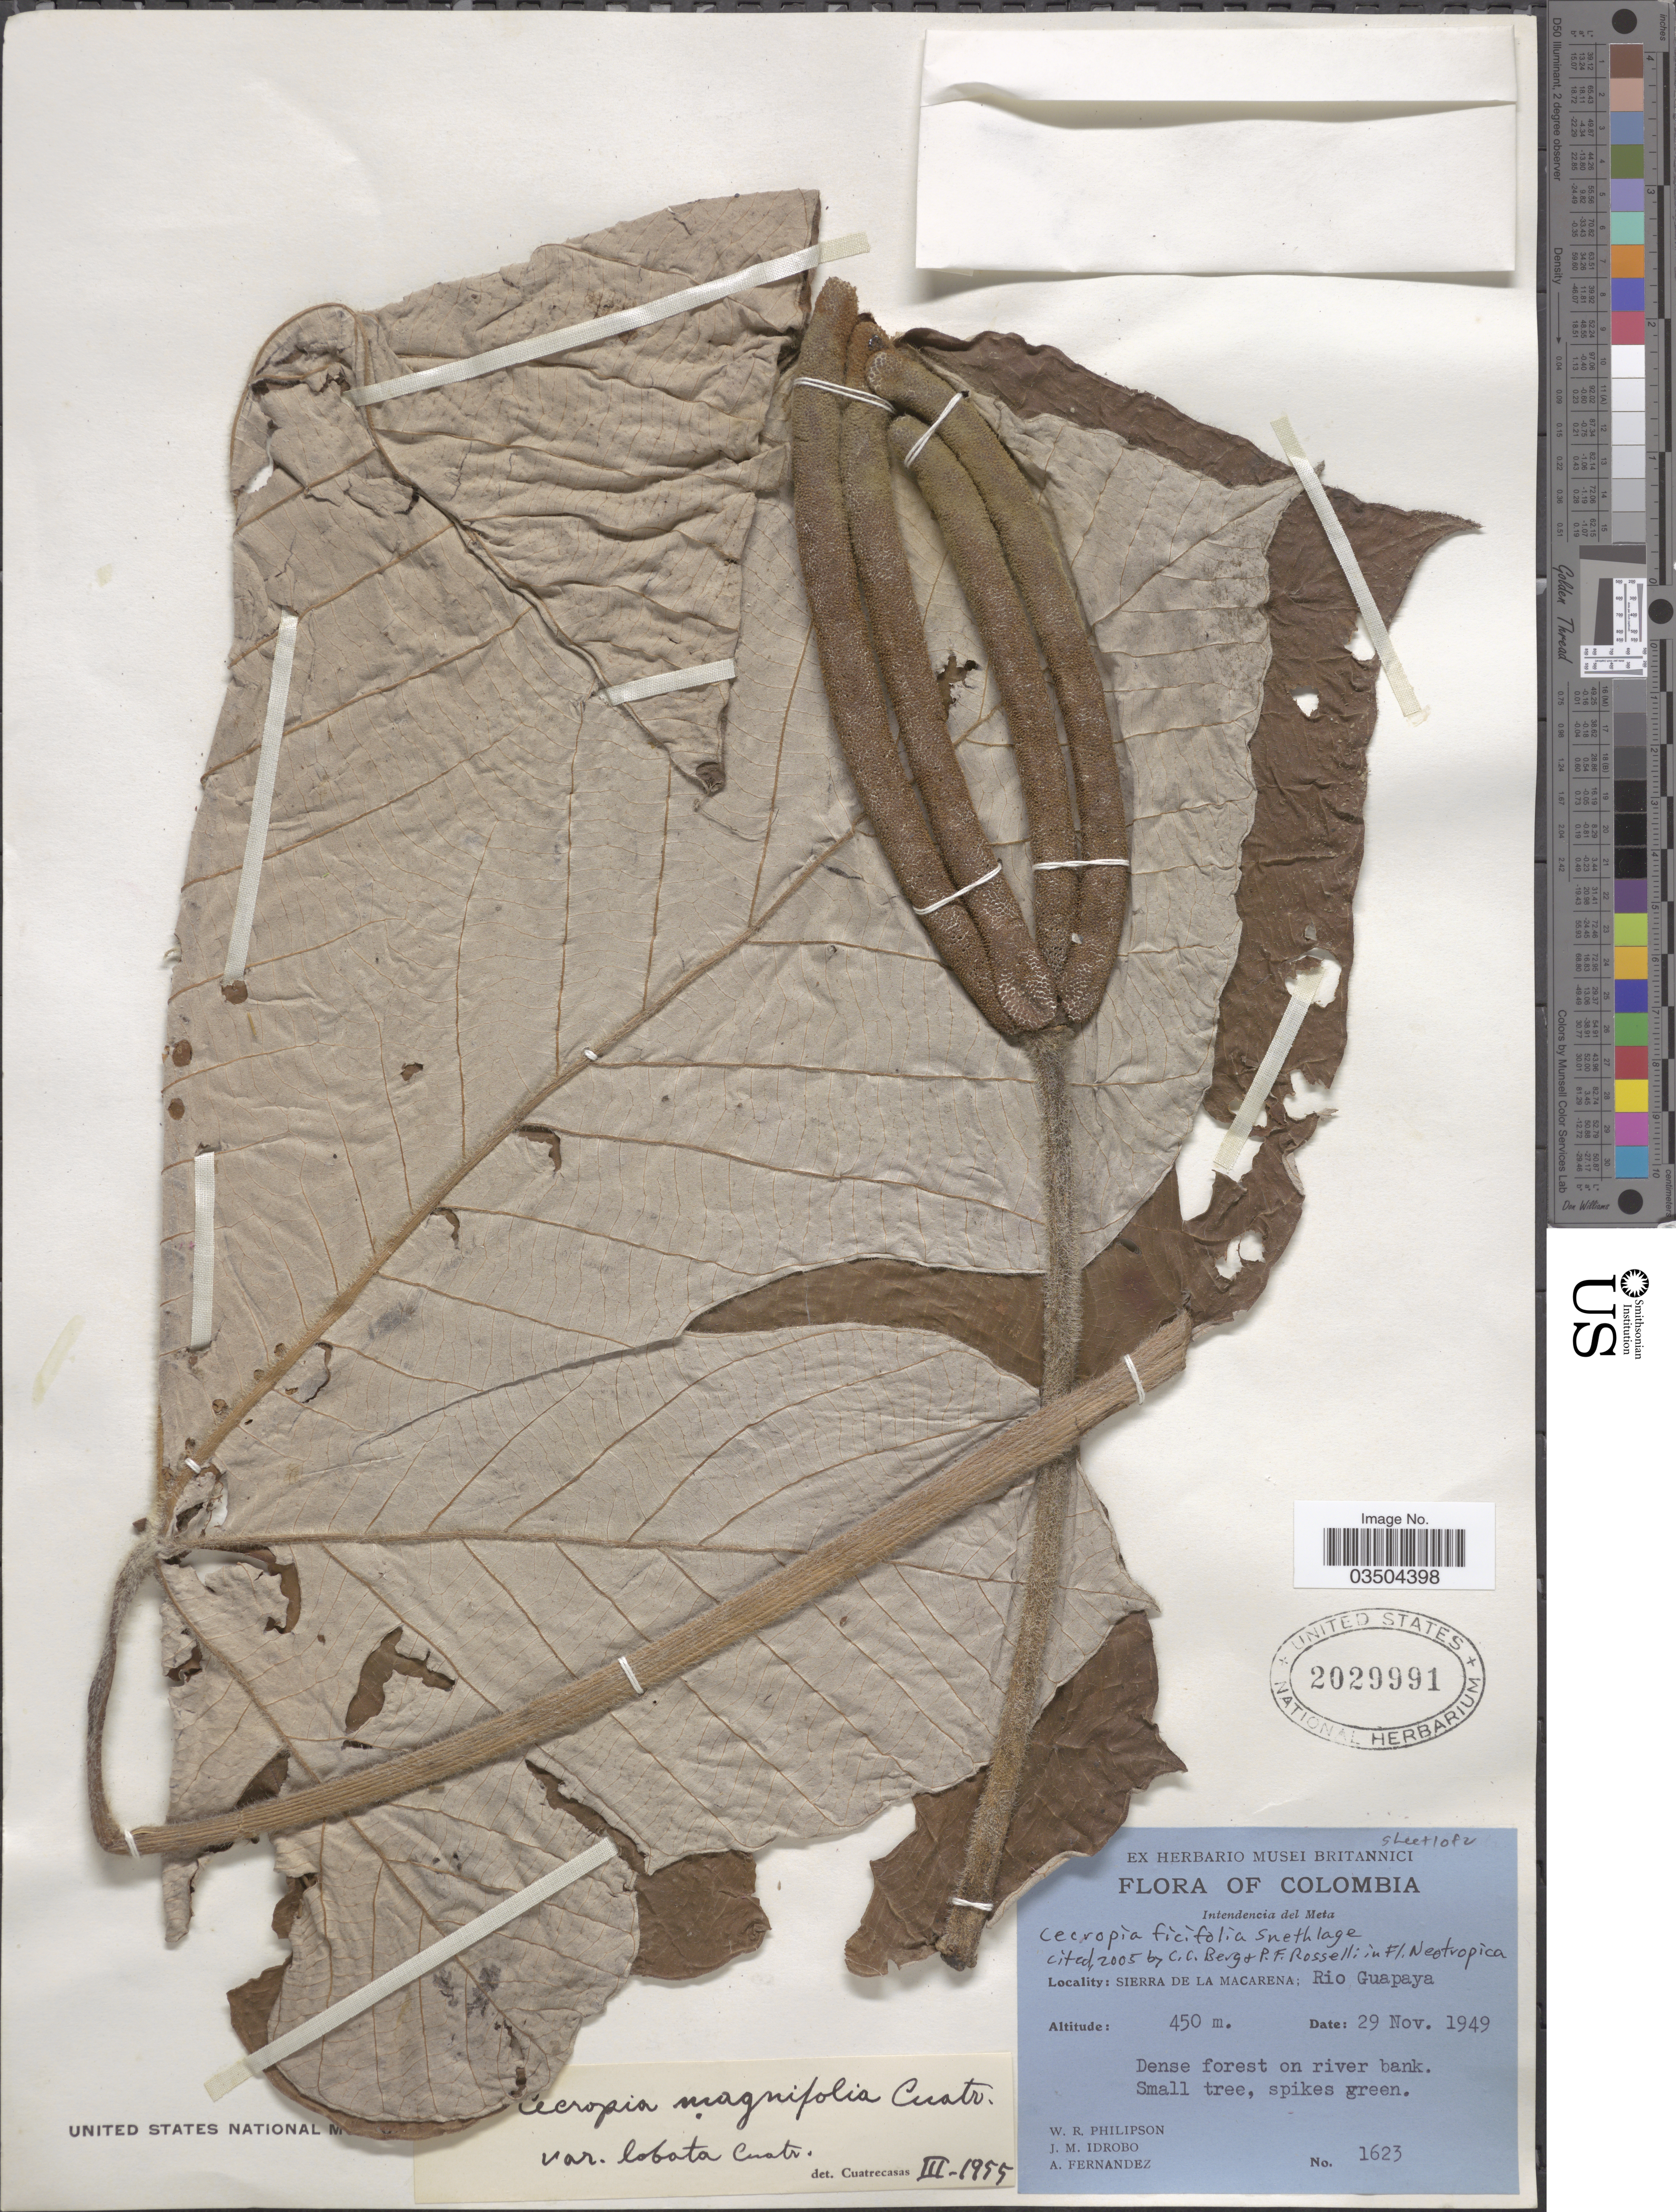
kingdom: Plantae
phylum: Tracheophyta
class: Magnoliopsida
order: Rosales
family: Urticaceae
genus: Cecropia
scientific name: Cecropia ficifolia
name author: Snethlage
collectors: W. R. Philipson, J. M. Idrobo & A. Fernandez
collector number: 1623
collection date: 1949-11-29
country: Colombia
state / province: Meta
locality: Intendencia del Meta. Sierra de La Macarena; Rio Guapaya.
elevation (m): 450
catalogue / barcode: US 2029991